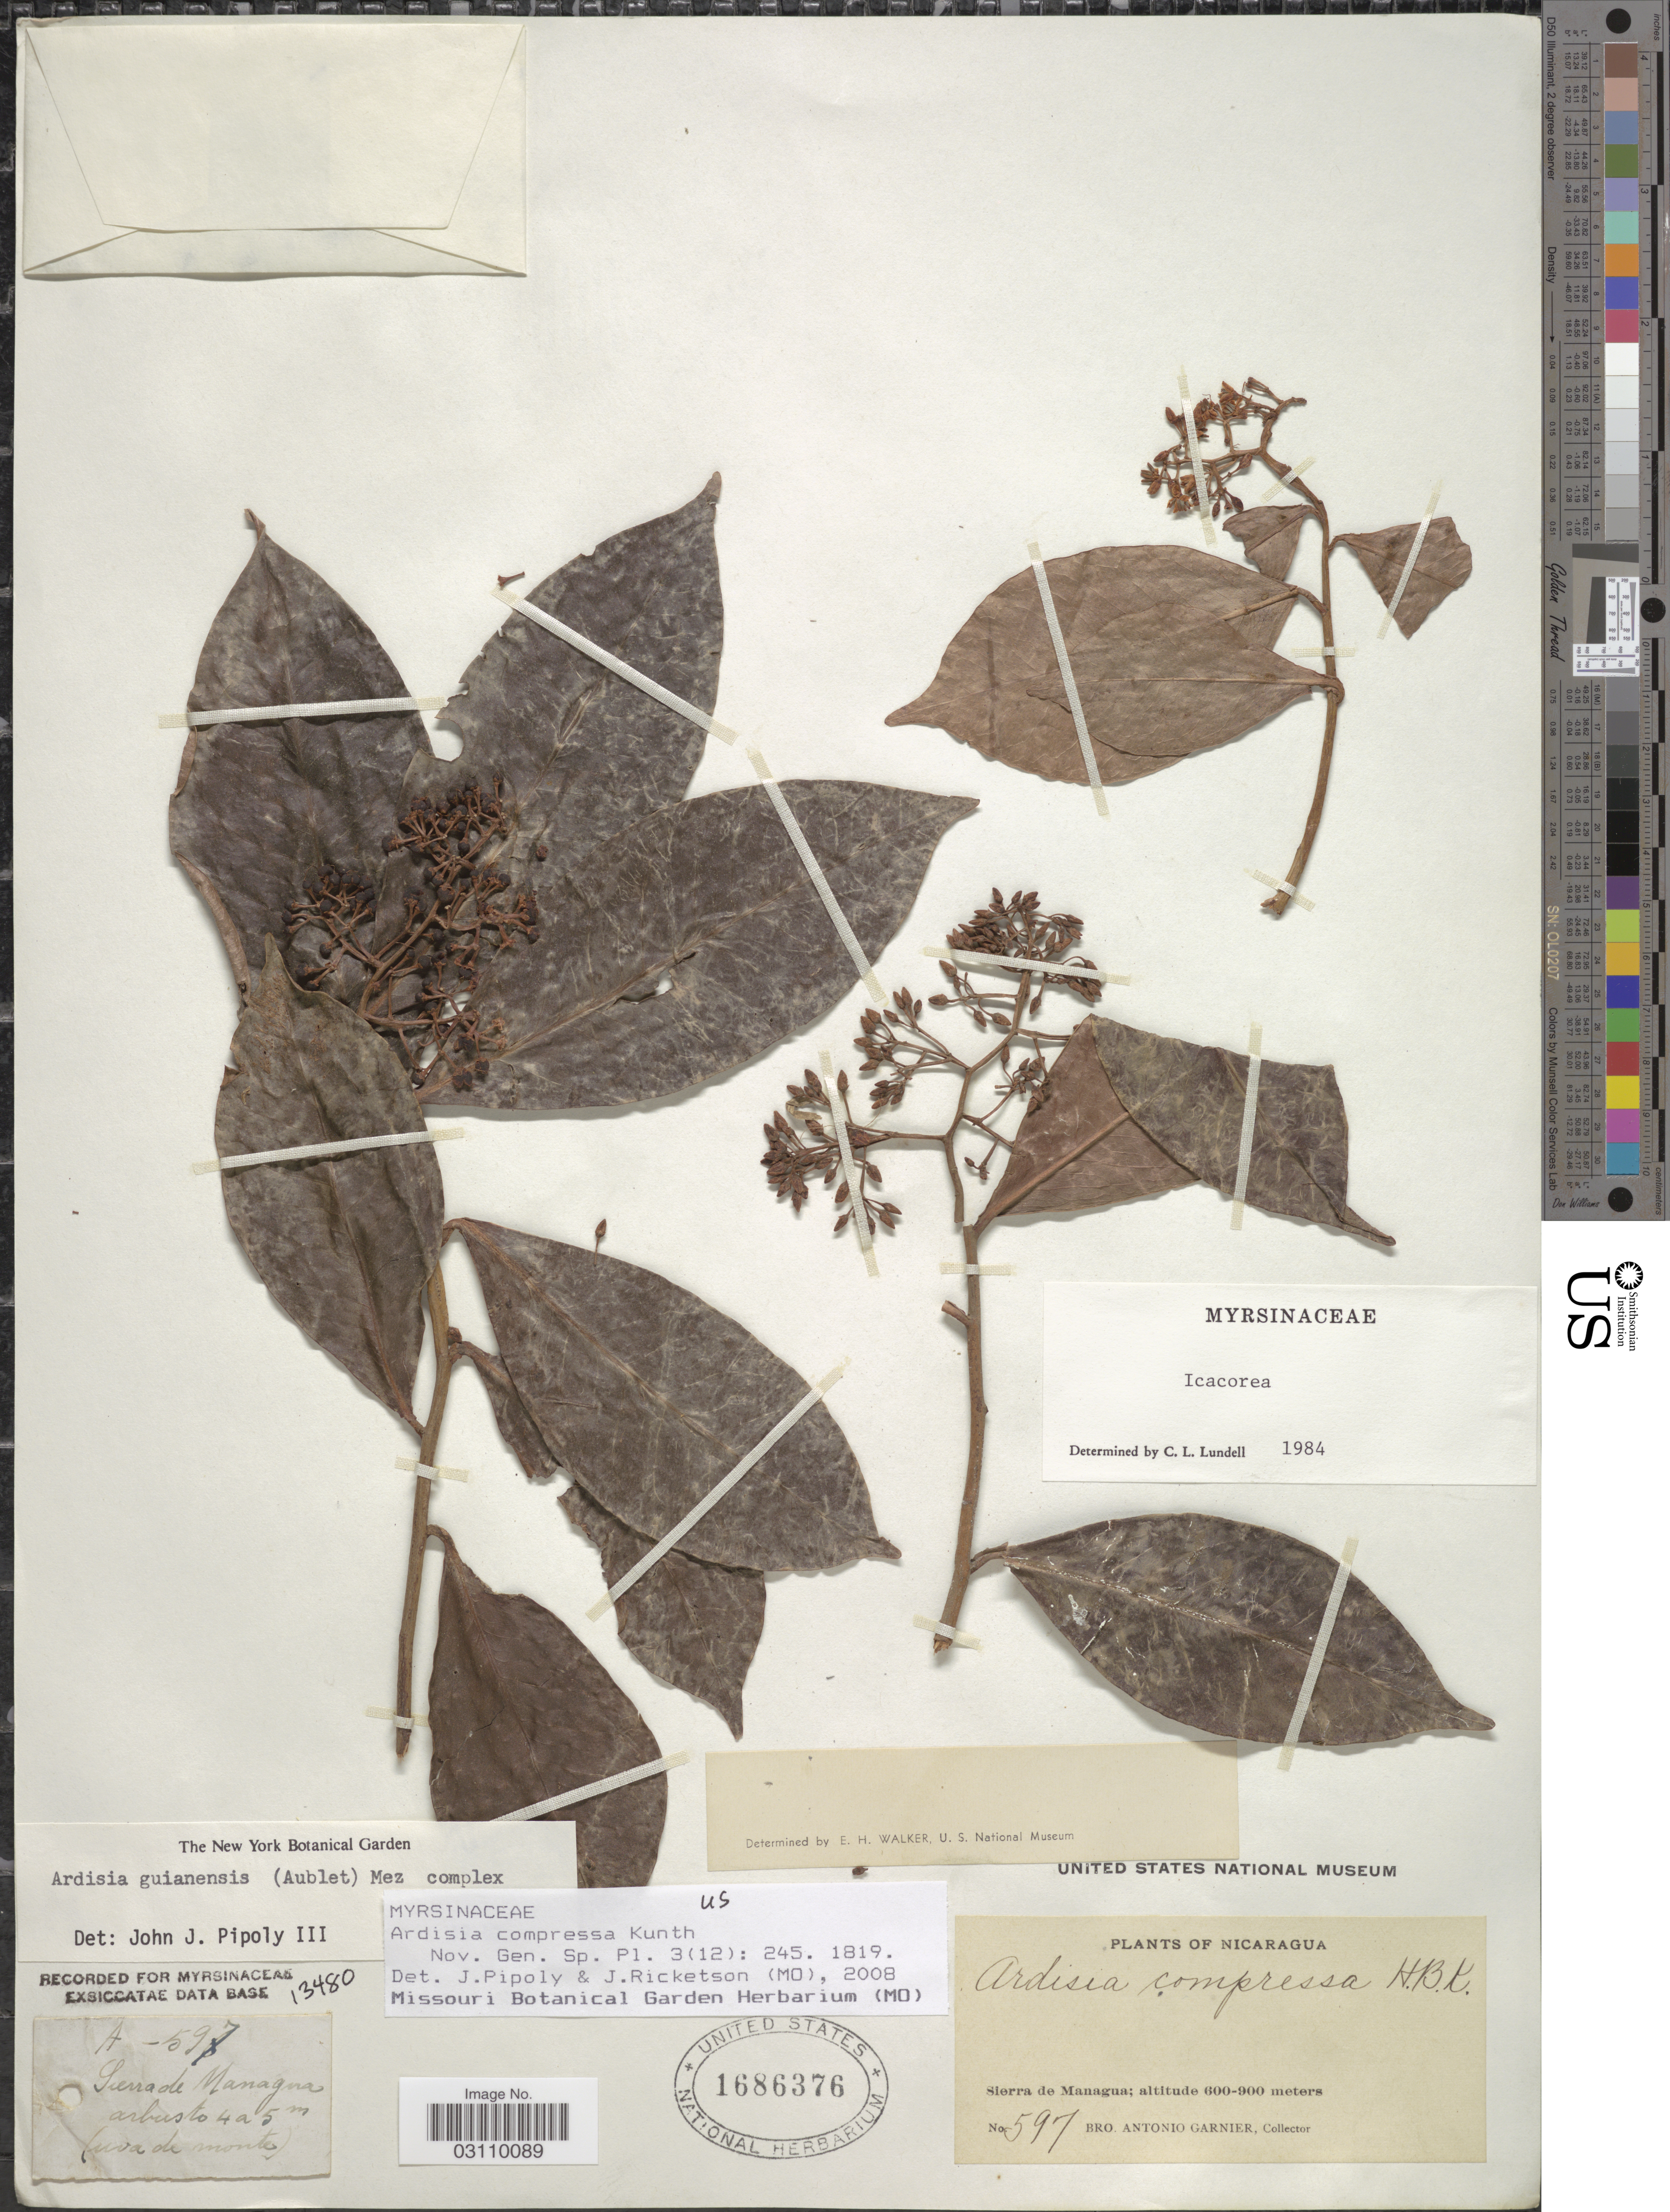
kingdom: Plantae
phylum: Tracheophyta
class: Magnoliopsida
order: Ericales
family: Primulaceae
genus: Ardisia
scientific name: Ardisia compressa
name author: Kunth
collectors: Bro. A. Garnier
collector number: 597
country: Nicaragua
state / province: Managua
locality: Sierra de Managua.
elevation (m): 600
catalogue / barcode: US 1686376